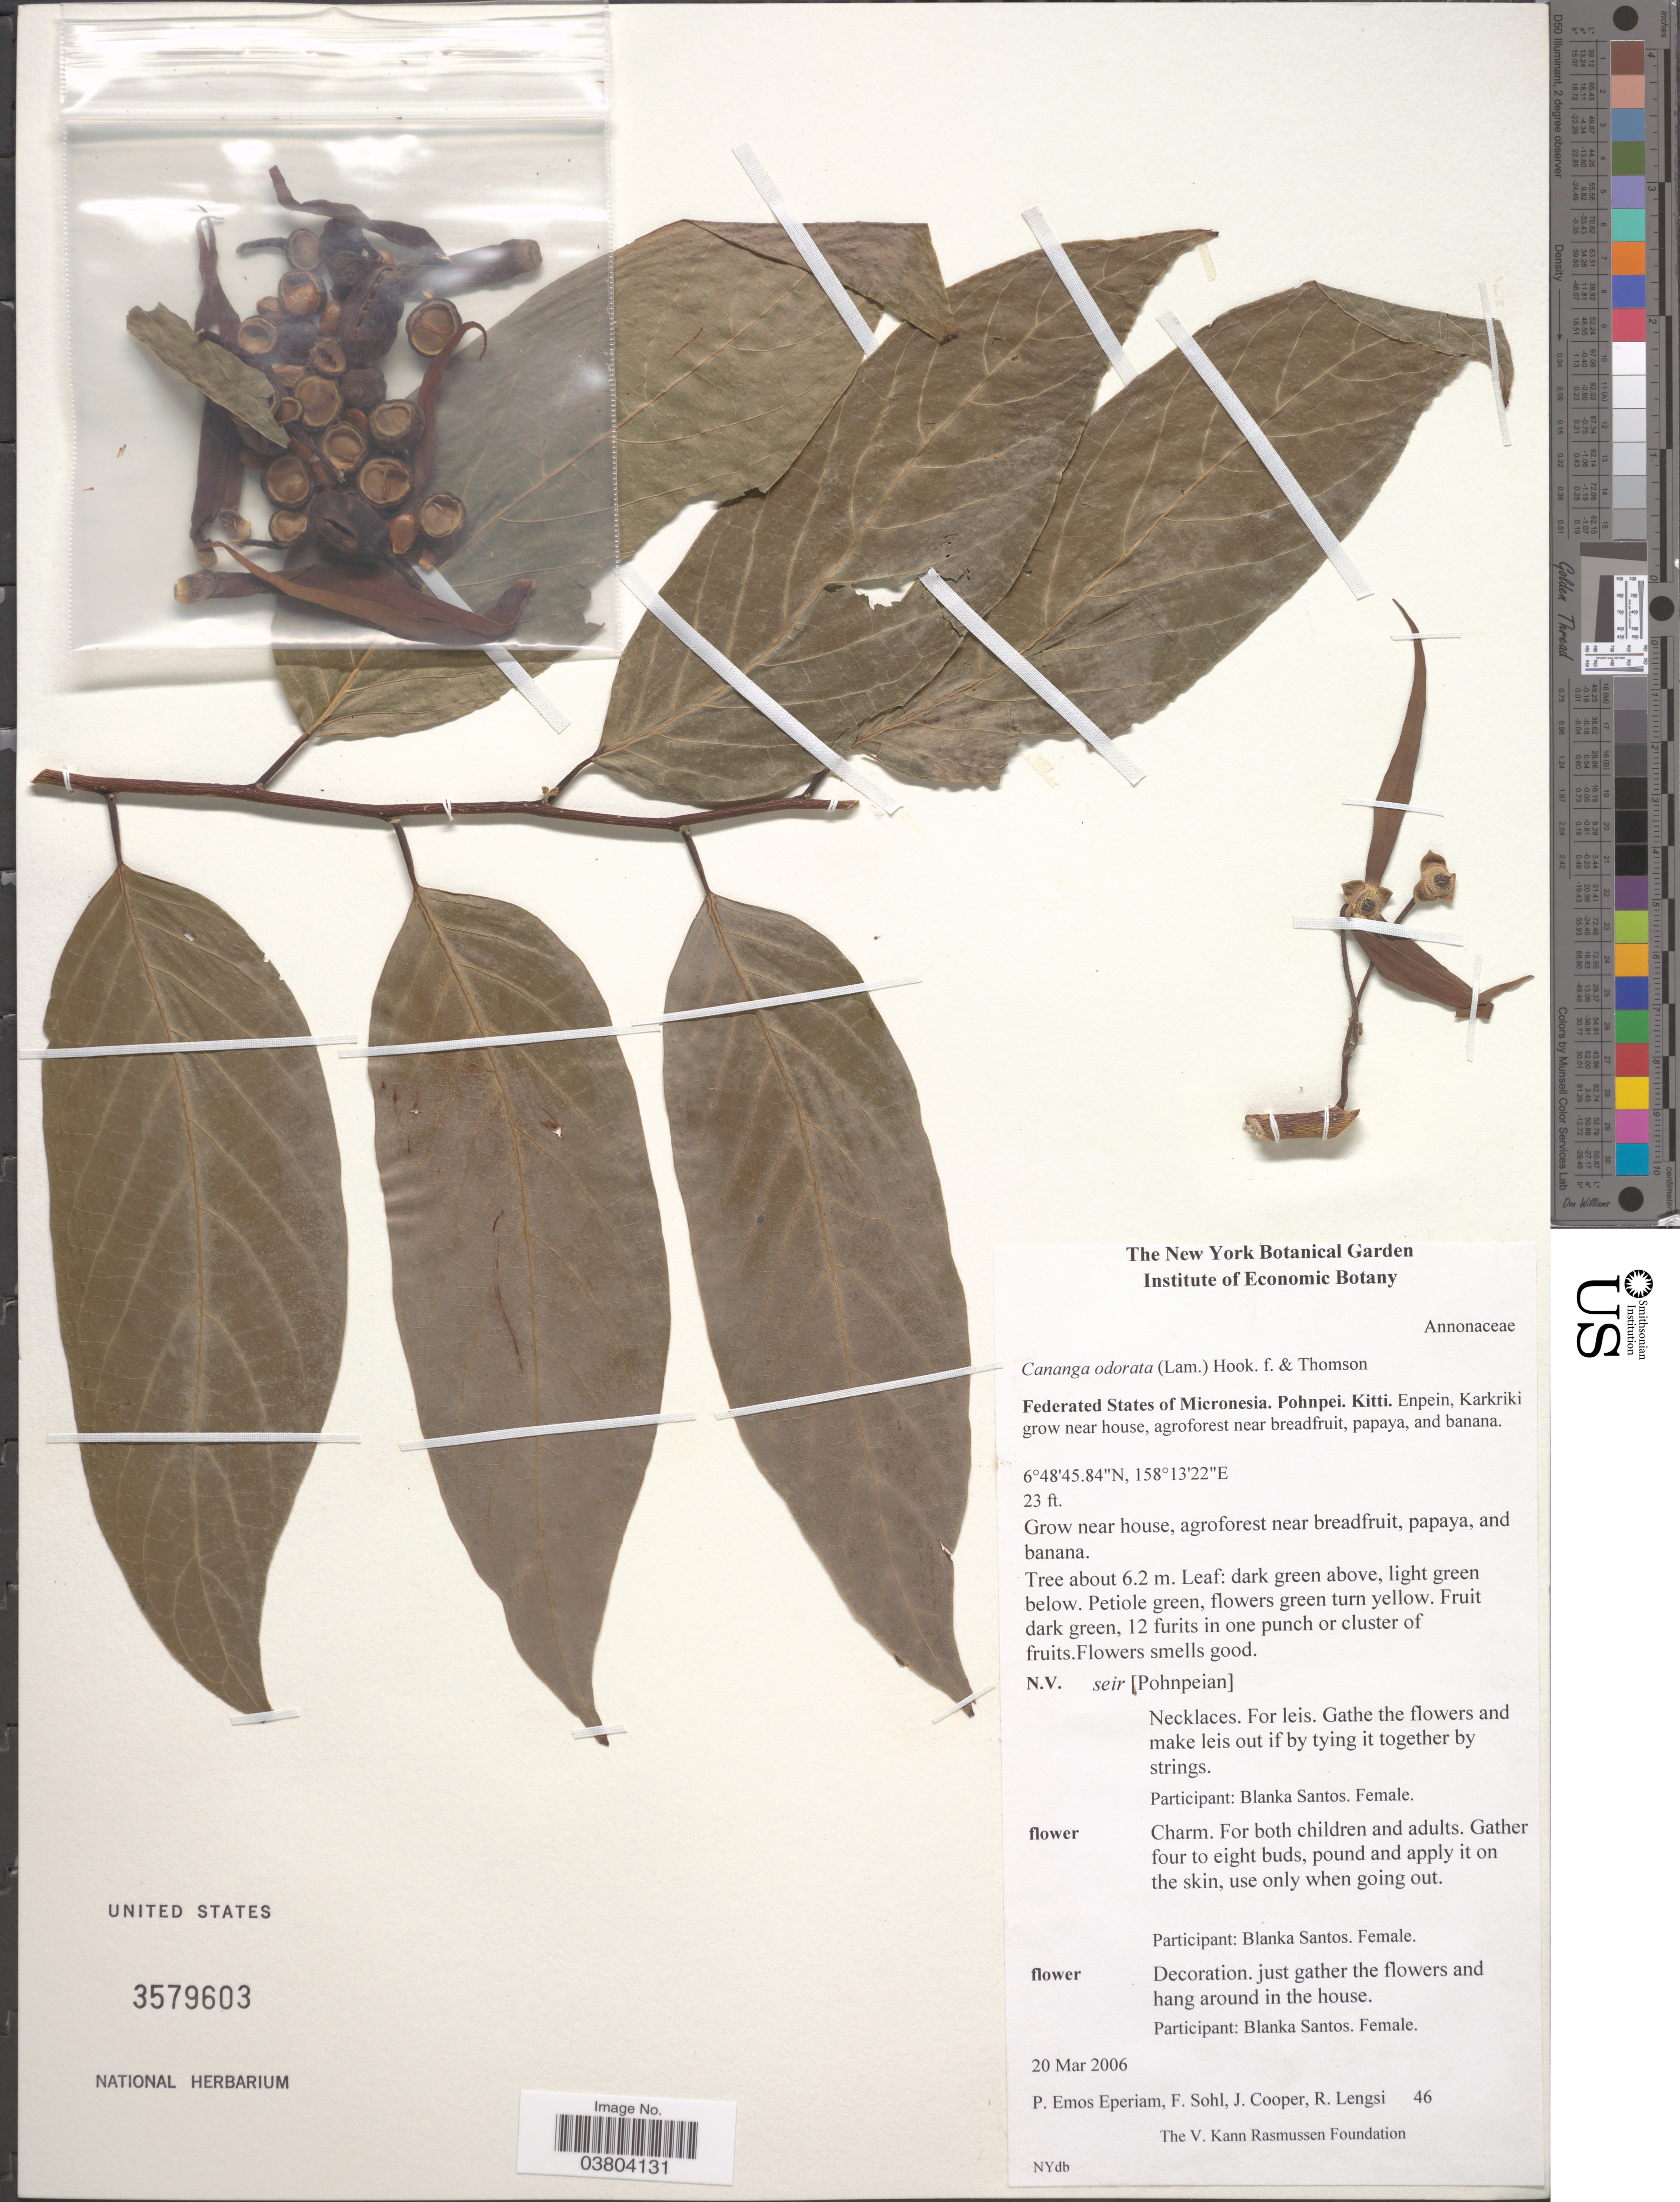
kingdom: Plantae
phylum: Tracheophyta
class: Magnoliopsida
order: Magnoliales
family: Annonaceae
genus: Cananga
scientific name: Cananga odorata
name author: (Lam.) Hook. f. & Thomson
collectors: P. Eperiam, F. Sohl, J. Cooper & R. Lengsi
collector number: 46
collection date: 2006-03-20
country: Micronesia, Federated States of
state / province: Pohnpei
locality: Kitti.enpein, Karkriki grow near house.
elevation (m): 7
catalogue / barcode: US 3579603